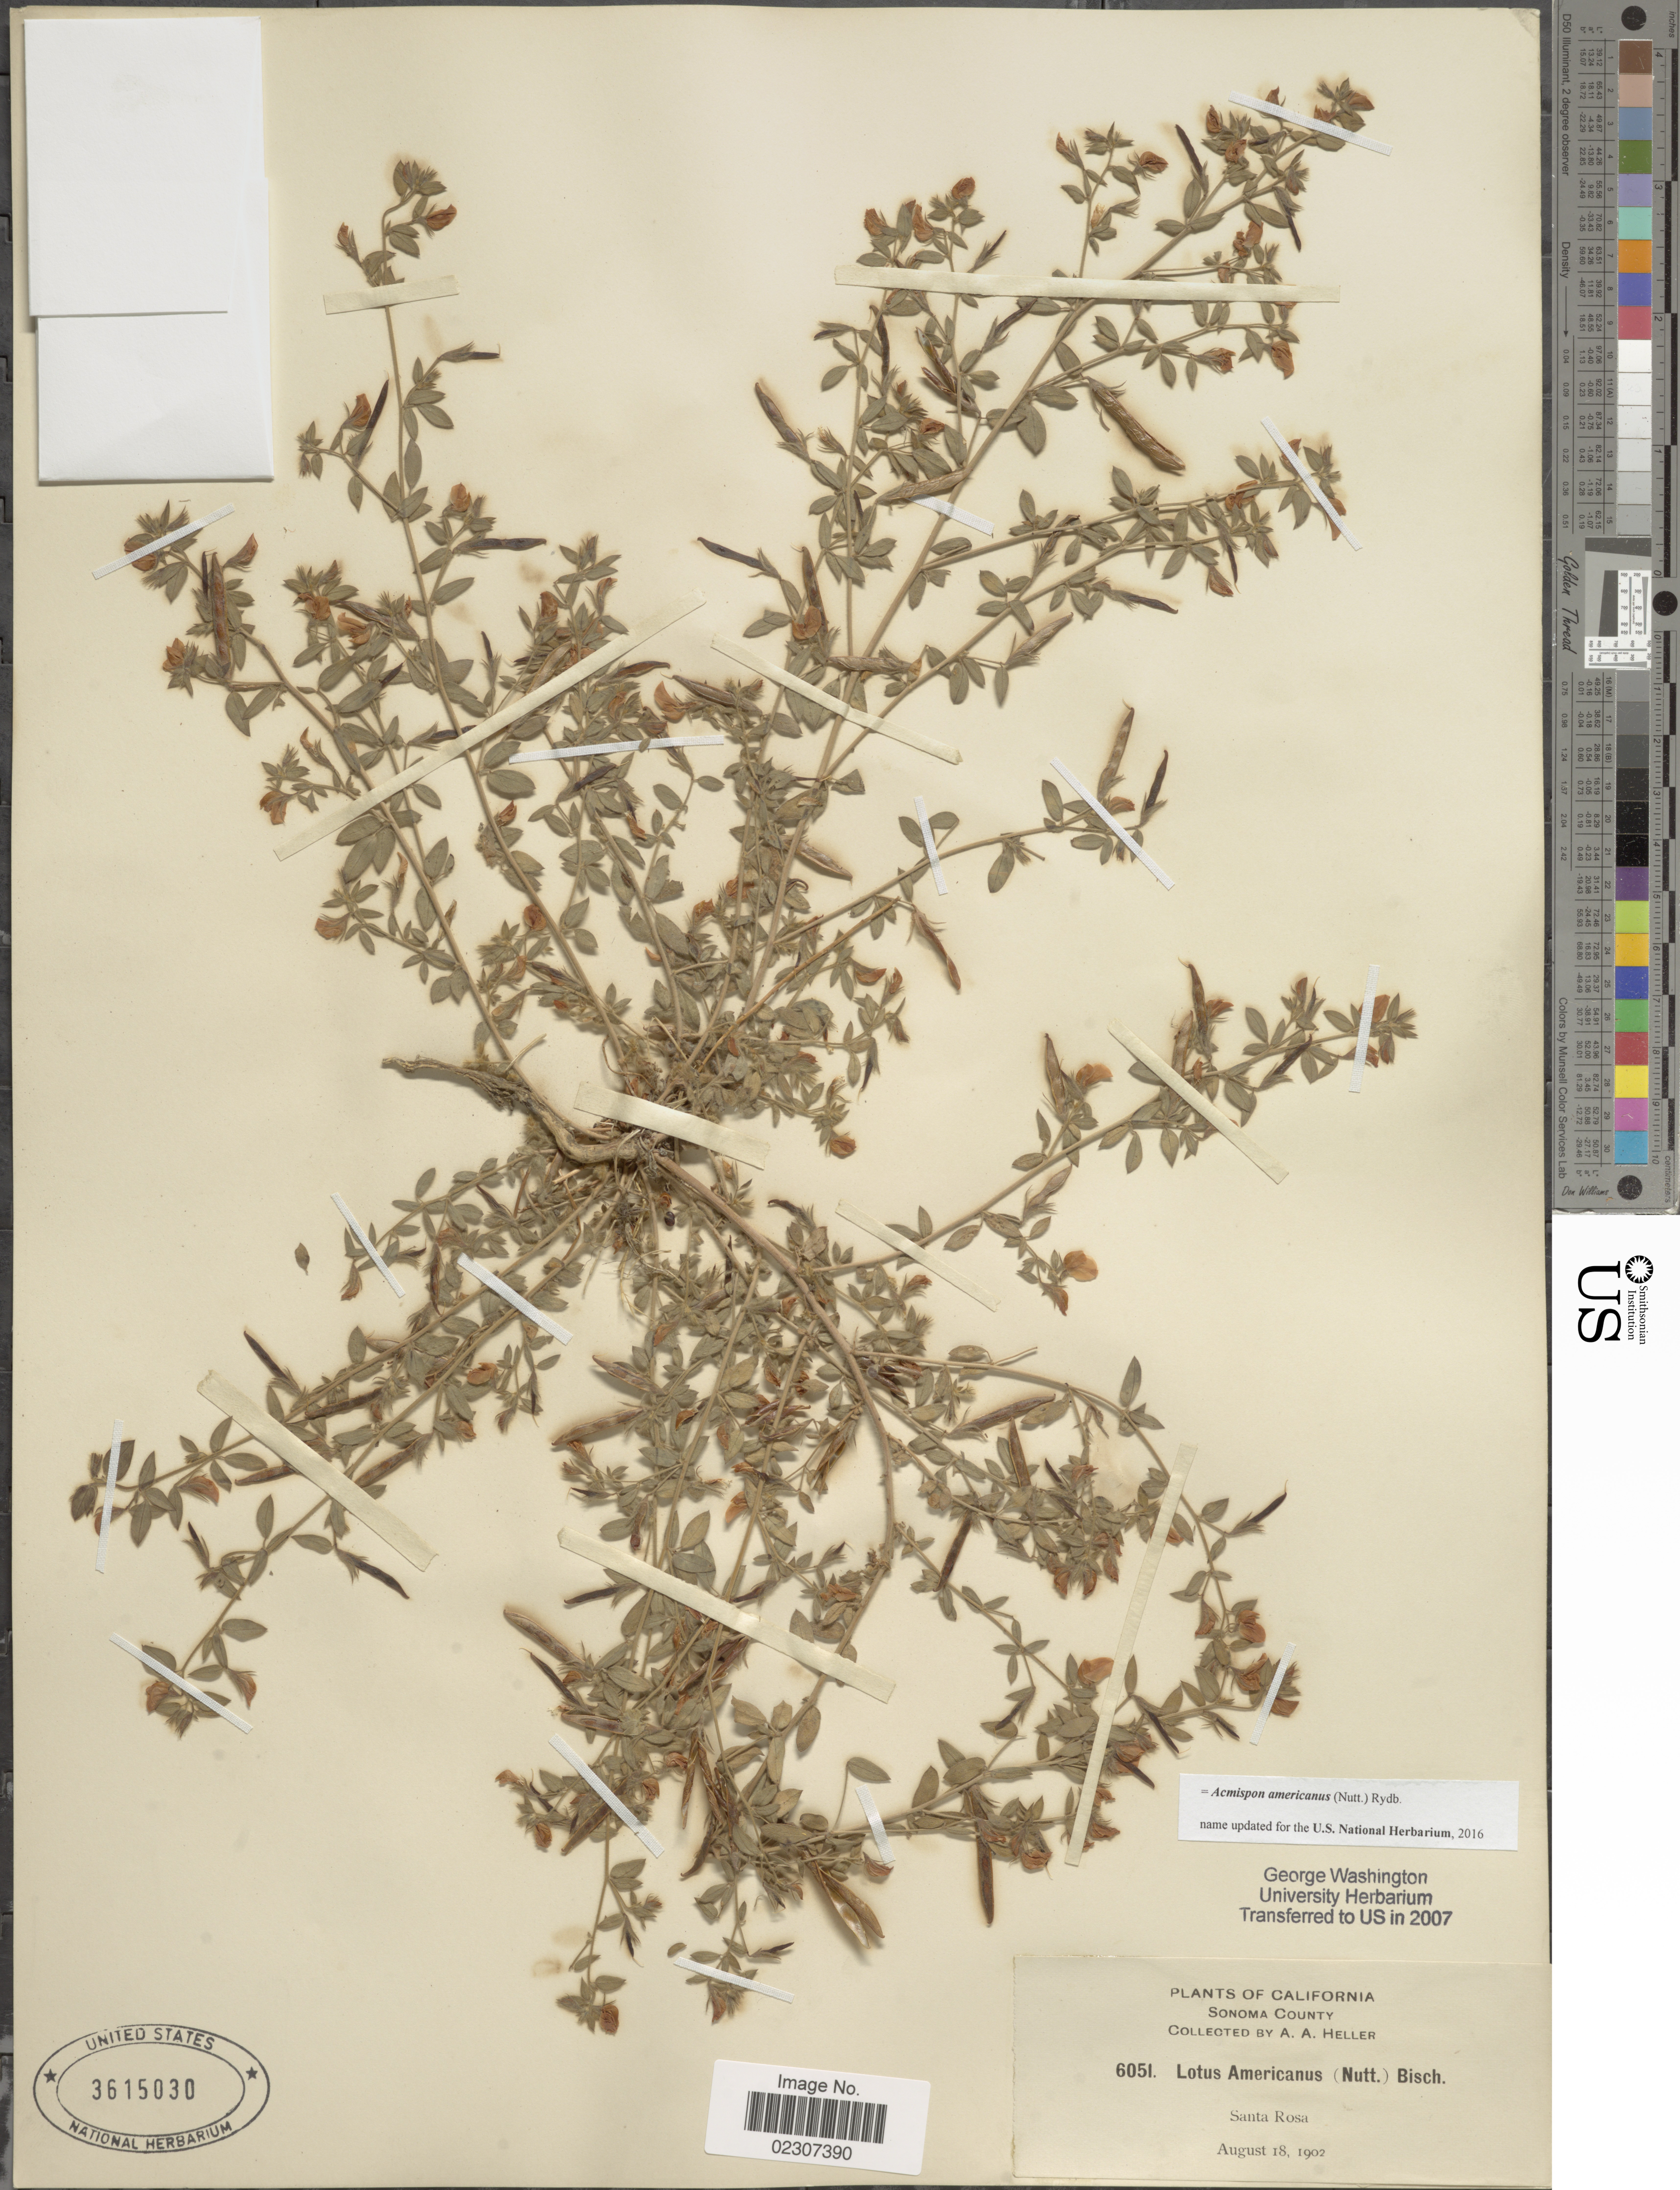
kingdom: Plantae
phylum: Tracheophyta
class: Magnoliopsida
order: Fabales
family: Fabaceae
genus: Acmispon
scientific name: Acmispon americanus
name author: (Nutt.) Rydb.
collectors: A. A. Heller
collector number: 6051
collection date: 1902-08-18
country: United States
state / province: California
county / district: Sonoma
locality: California, Sonoma County, Santa Rosa.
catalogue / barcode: US 3615030